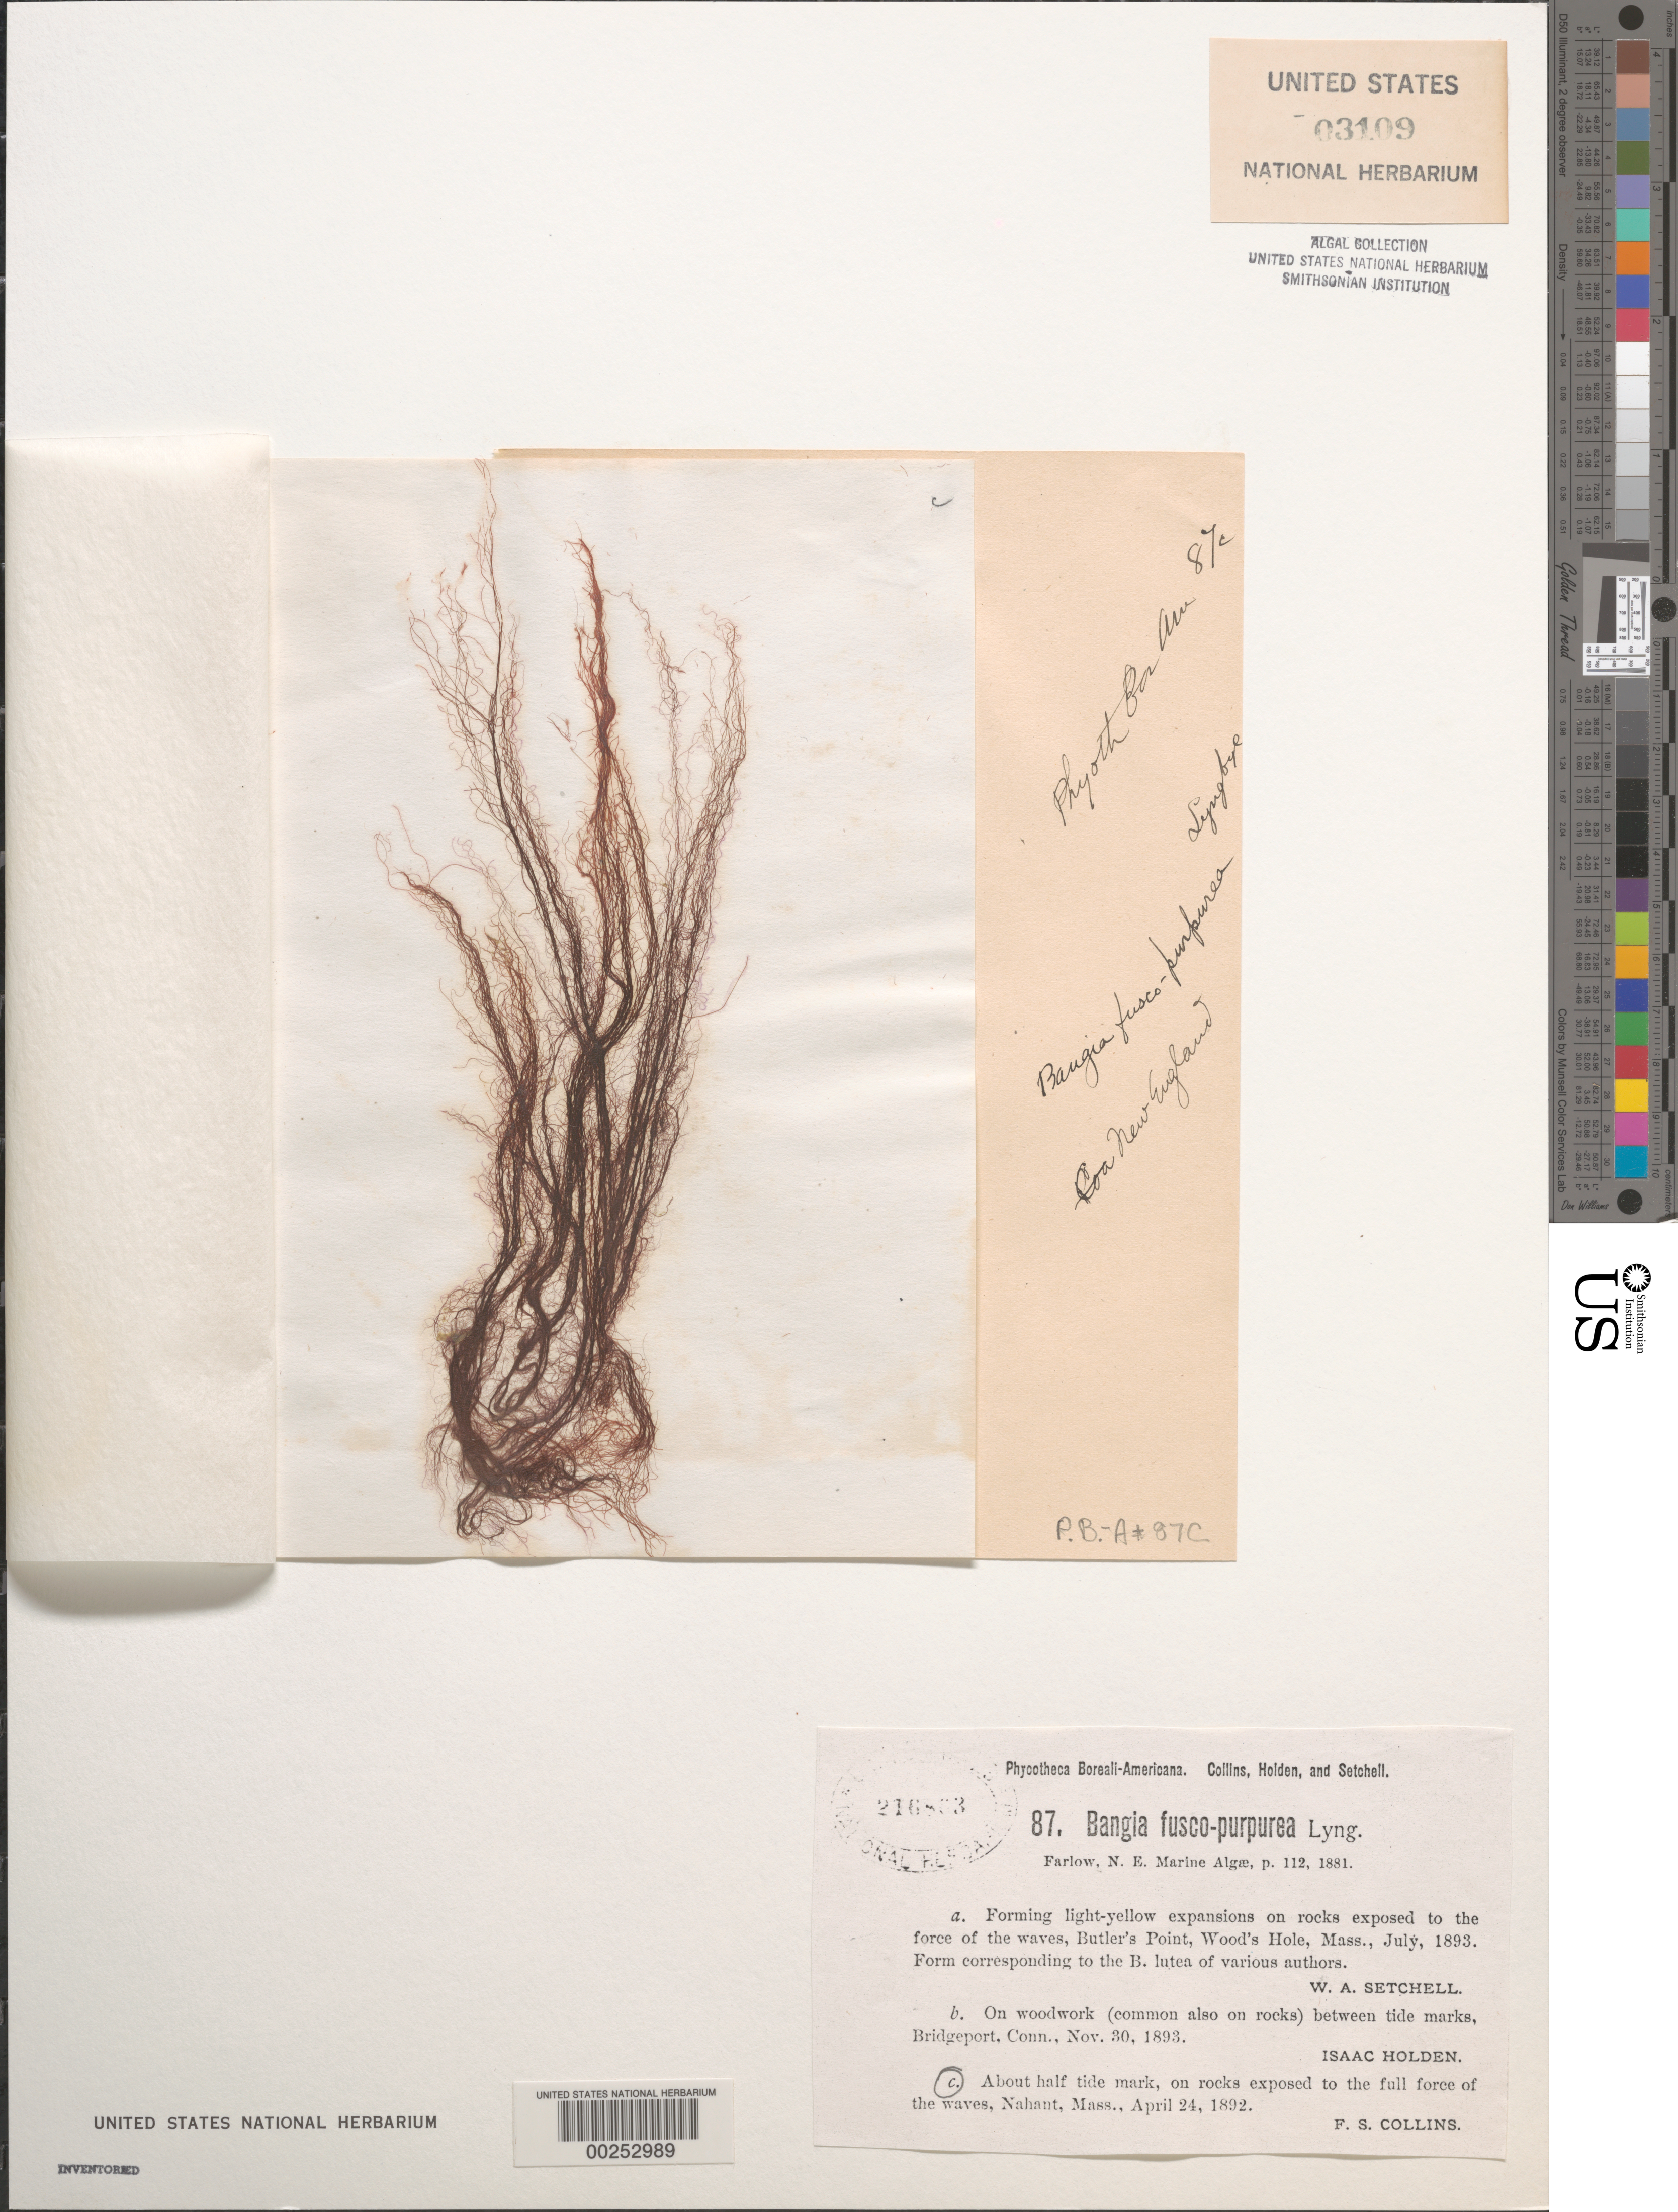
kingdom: Plantae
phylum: Rhodophyta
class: Bangiophyceae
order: Bangiales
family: Bangiaceae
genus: Bangia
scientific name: Bangia fuscopurpurea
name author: (Dillwyn) Lyngb.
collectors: F. Collins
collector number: PB-A 87c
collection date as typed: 24 Apr 1892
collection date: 1892-04-24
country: United States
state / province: Massachusetts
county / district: Essex County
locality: Nahant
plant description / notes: Collins, Holden & Setchell, Phycotheca Boreali-Americana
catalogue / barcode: US 3109